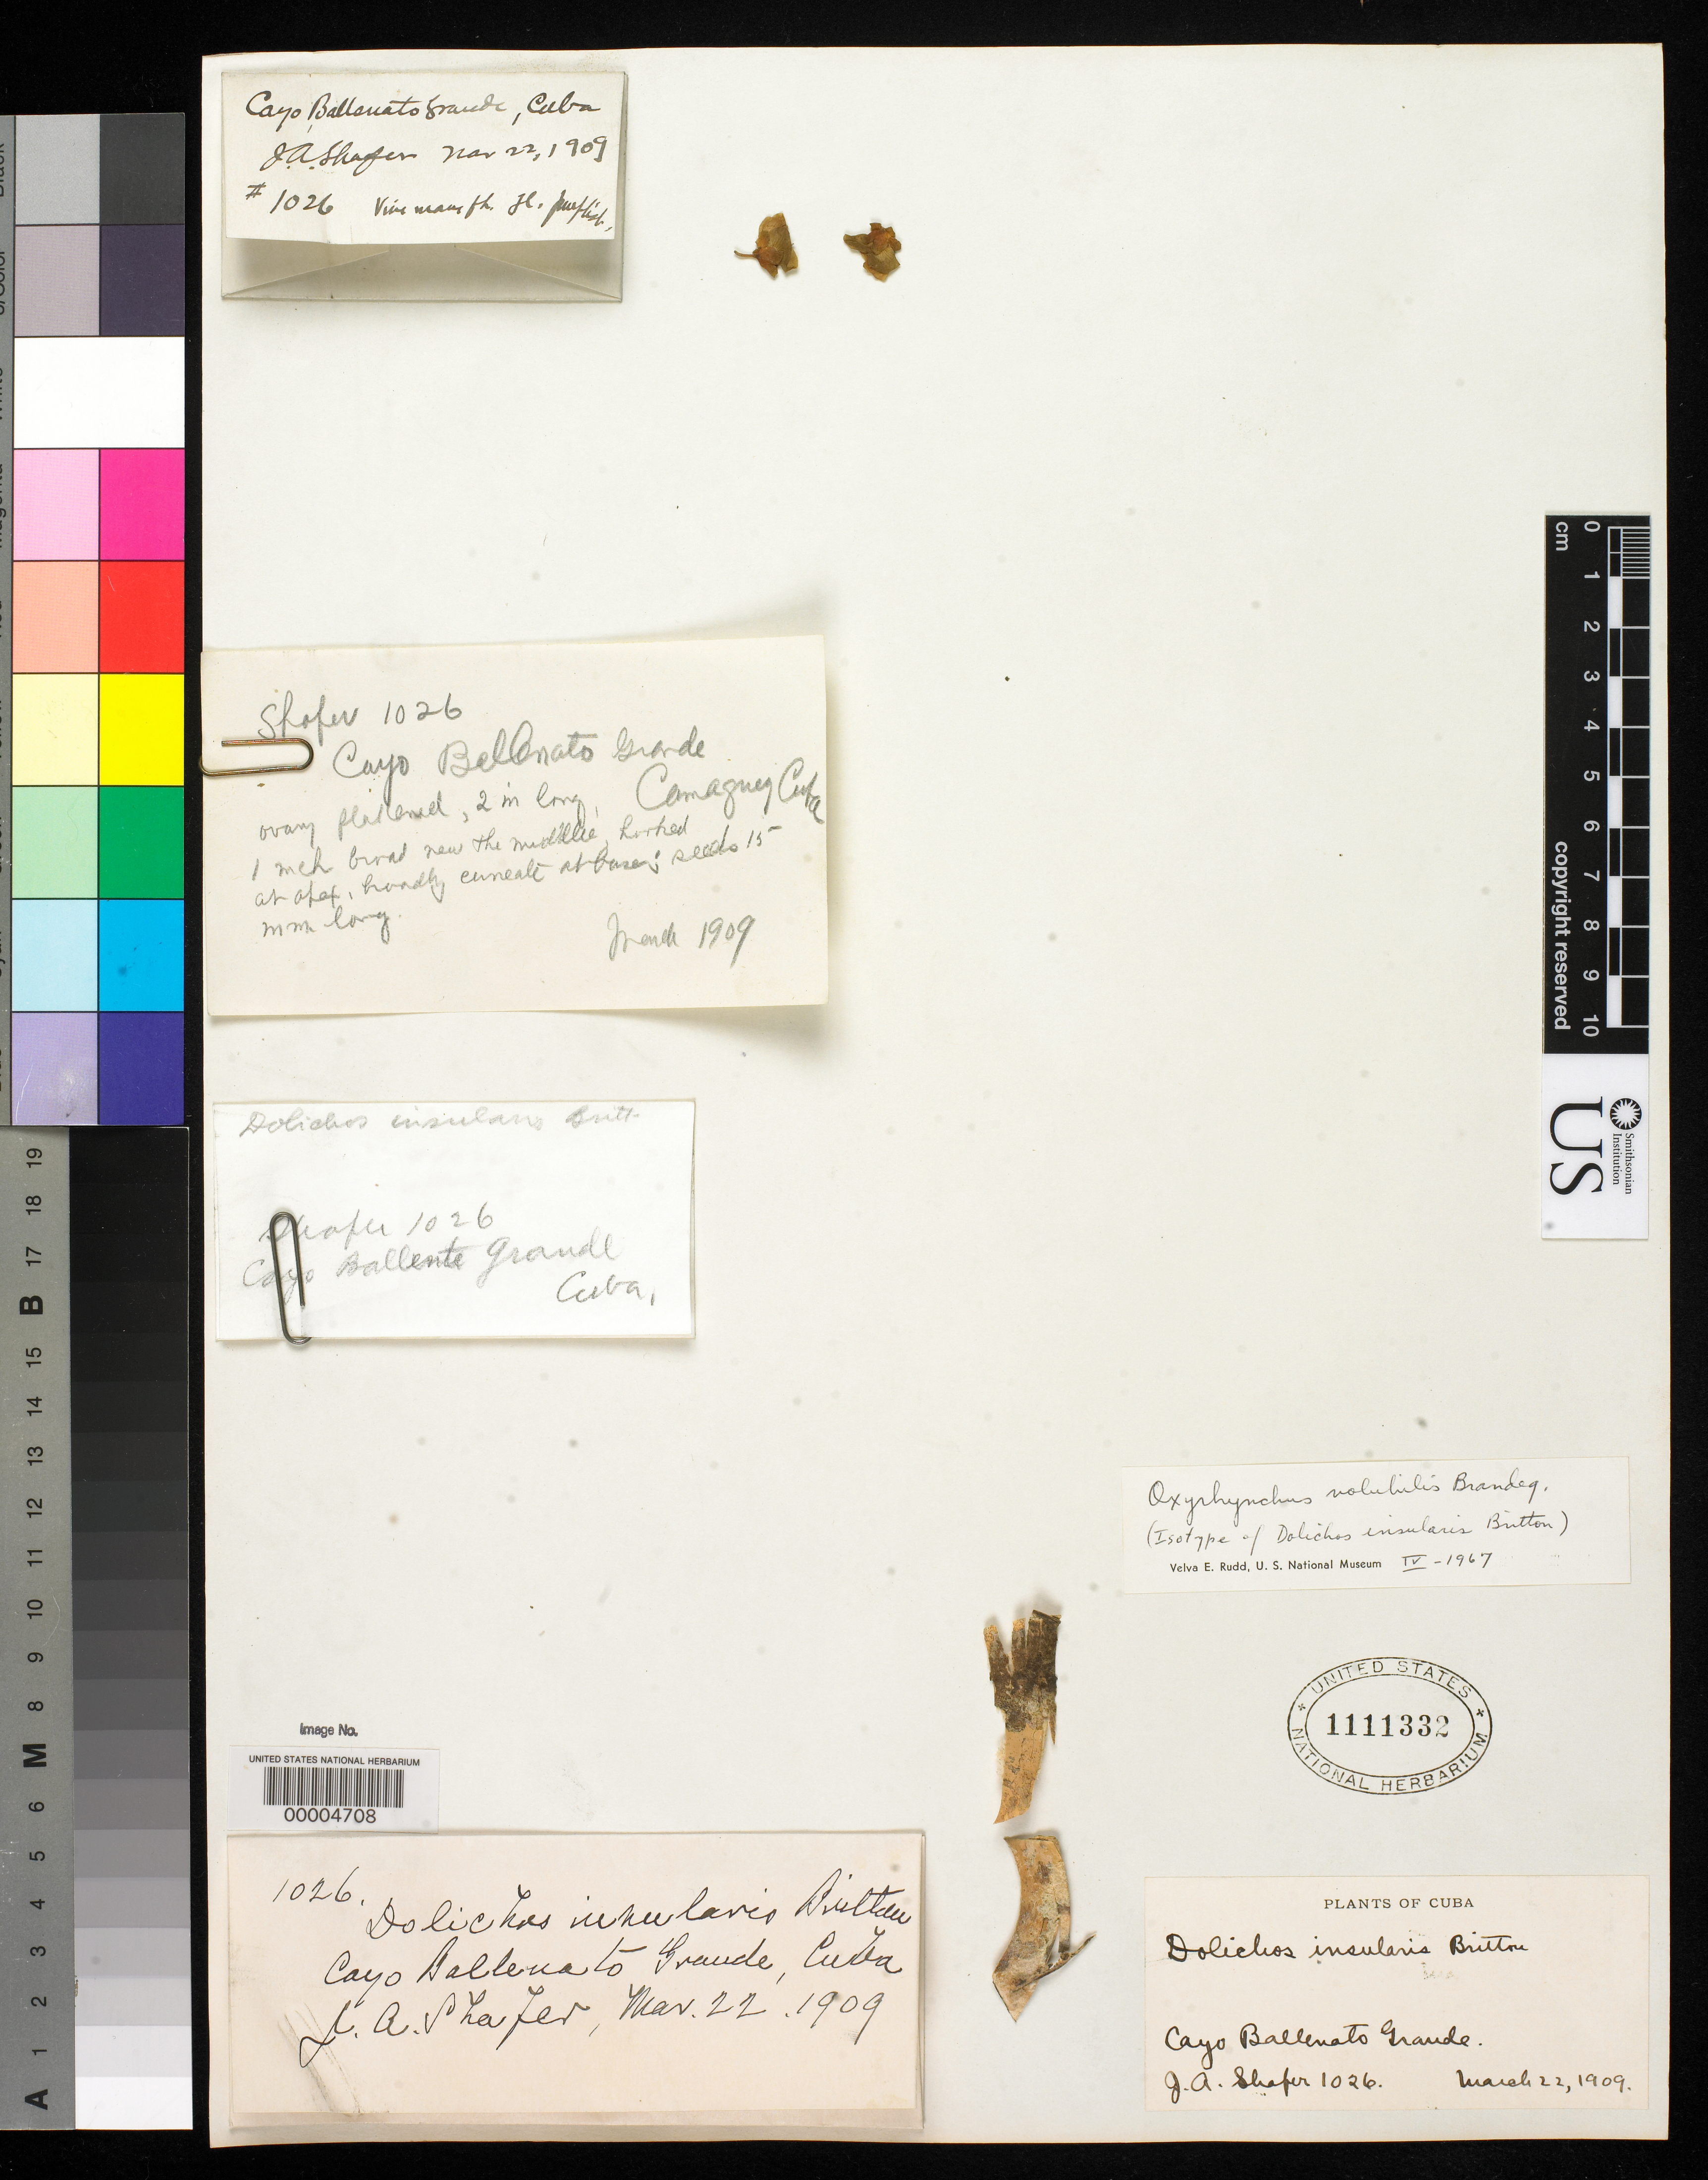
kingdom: Plantae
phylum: Tracheophyta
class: Magnoliopsida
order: Fabales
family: Fabaceae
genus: Dolichos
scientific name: Dolichos insularis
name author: Britton in Britton & Millsp.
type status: Isotype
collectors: J. A. Shafer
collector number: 1026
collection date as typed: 22 Mar 1909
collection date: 1909-03-22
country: Cuba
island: Greater Antilles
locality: Cayo Ballenato.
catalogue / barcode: US 1111332